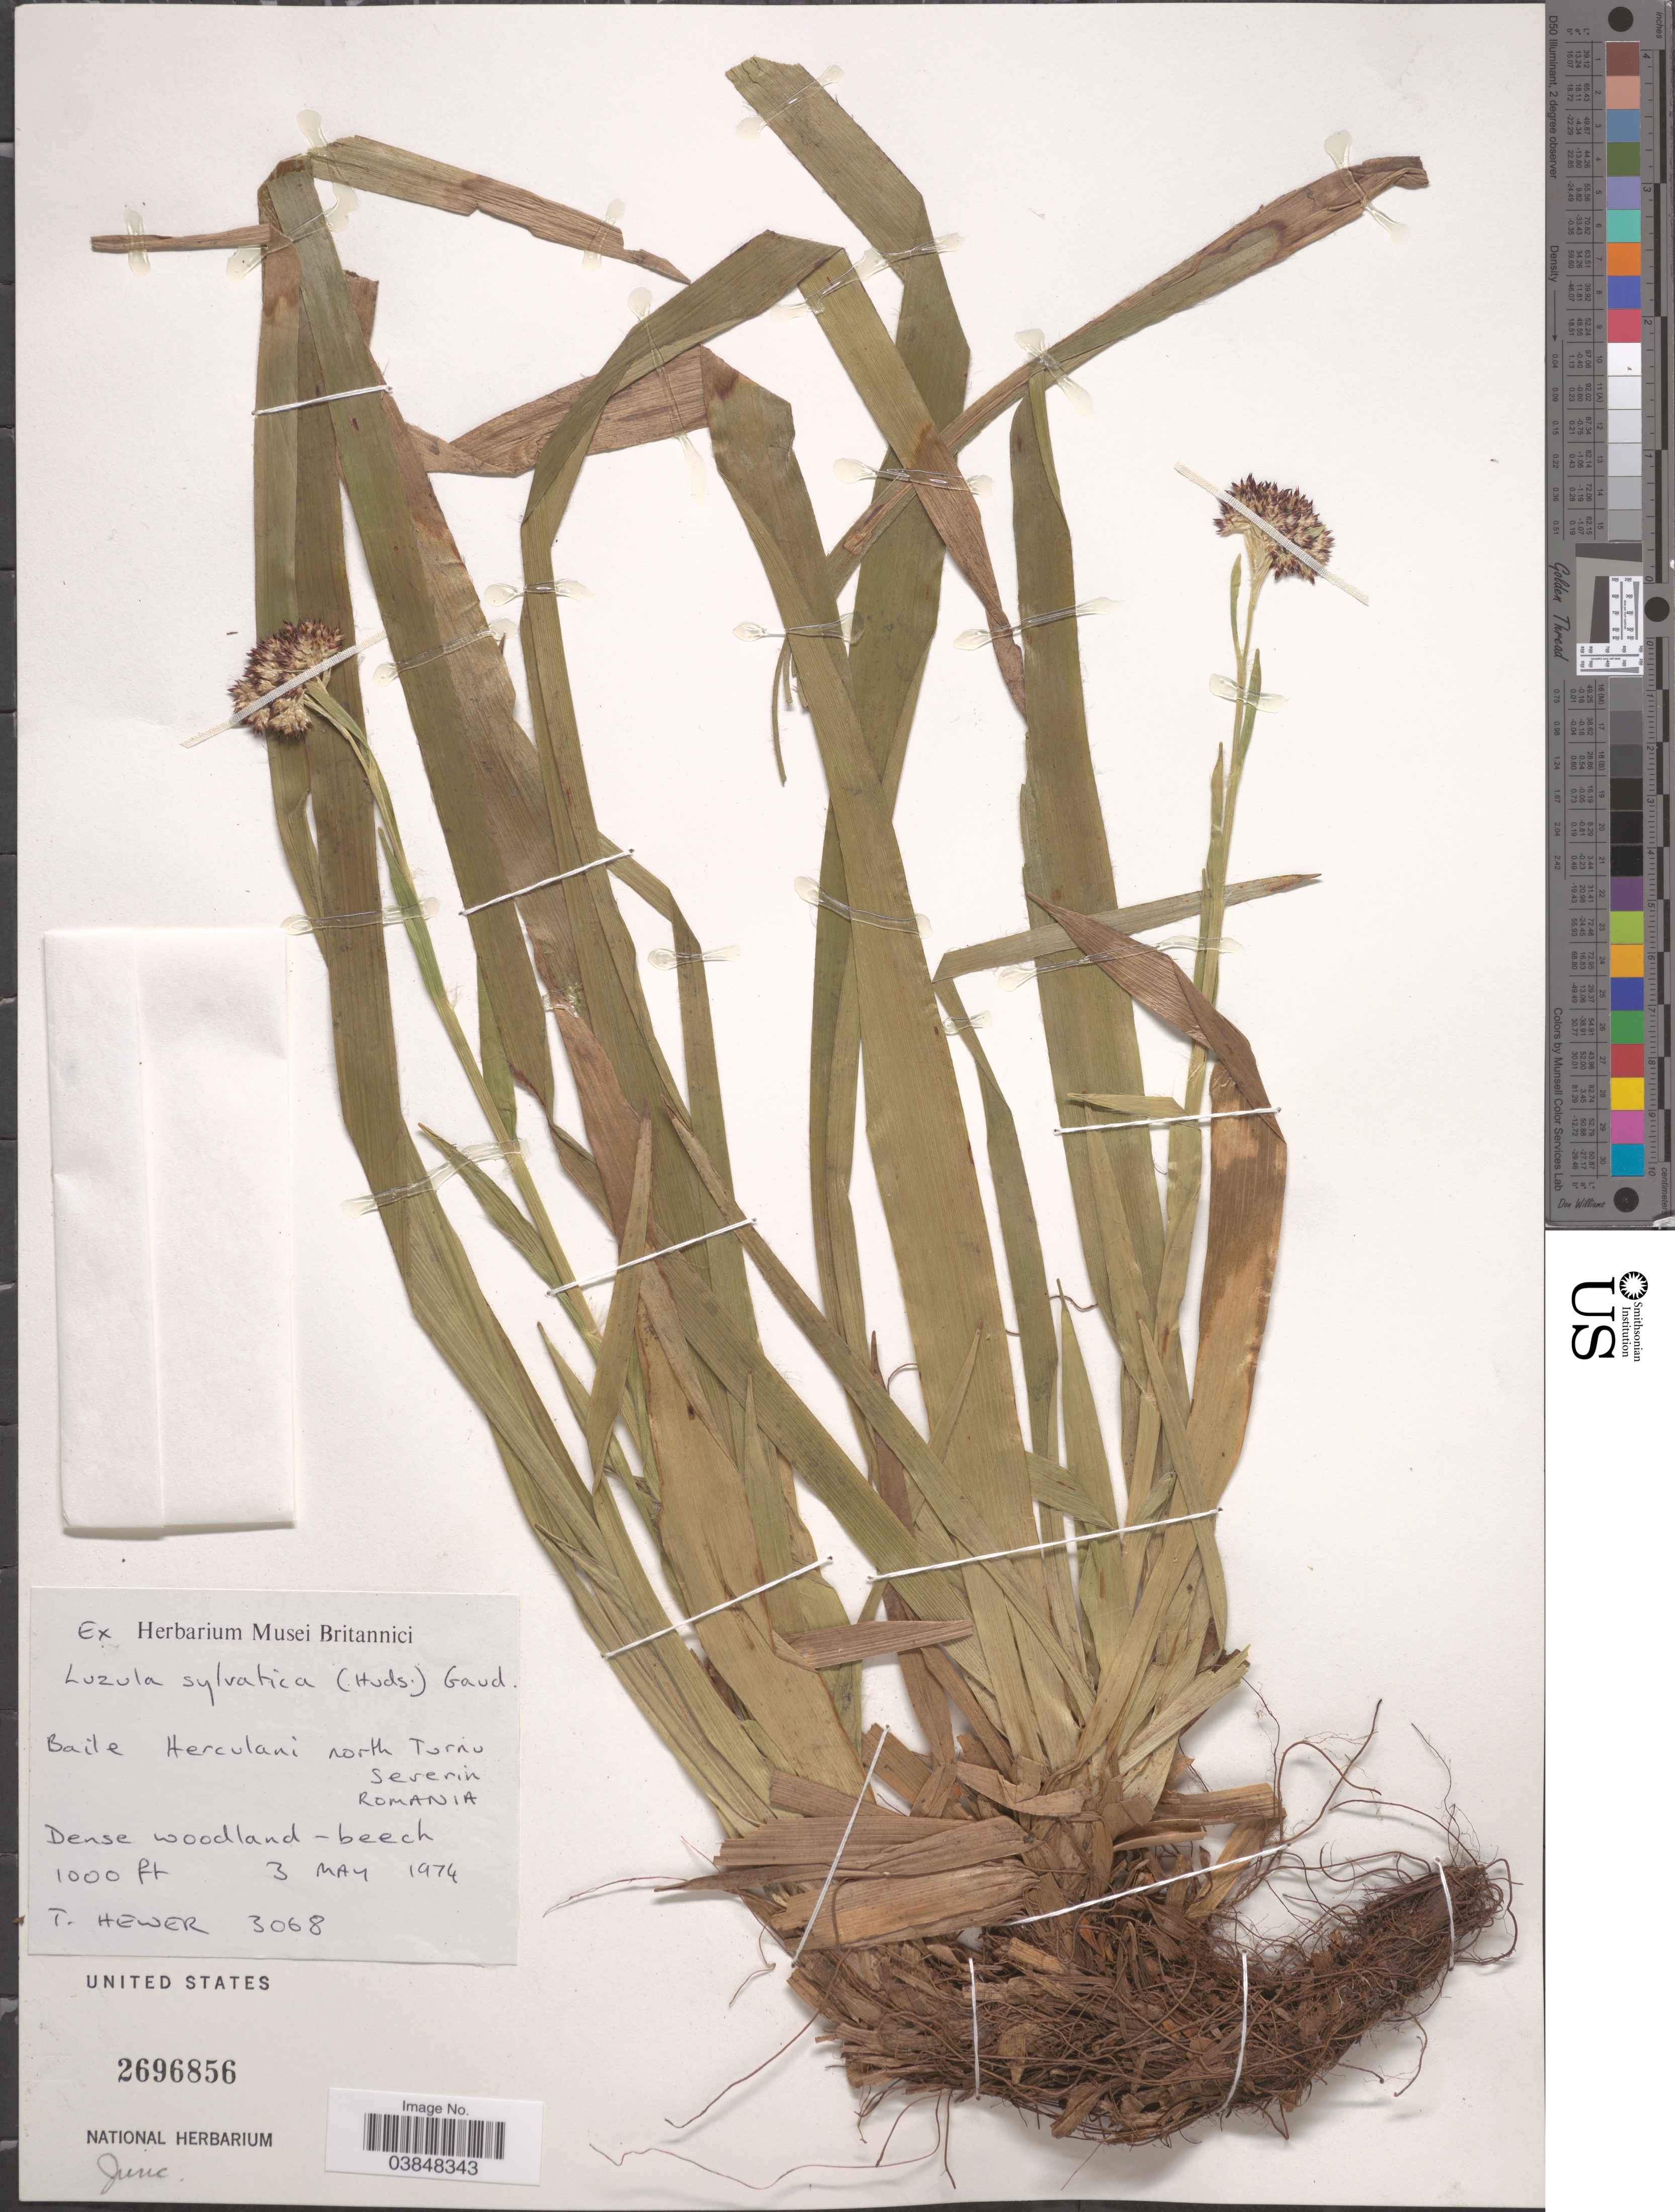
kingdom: Plantae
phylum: Tracheophyta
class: Liliopsida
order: Poales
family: Juncaceae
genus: Luzula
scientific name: Luzula sylvatica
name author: (Huds.) Gaudin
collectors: T. Hewer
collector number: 3068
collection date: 1974-05-03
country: Romania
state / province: Caras-Severin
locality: Baile Herculani north Turnu Severin.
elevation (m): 305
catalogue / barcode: US 2696856